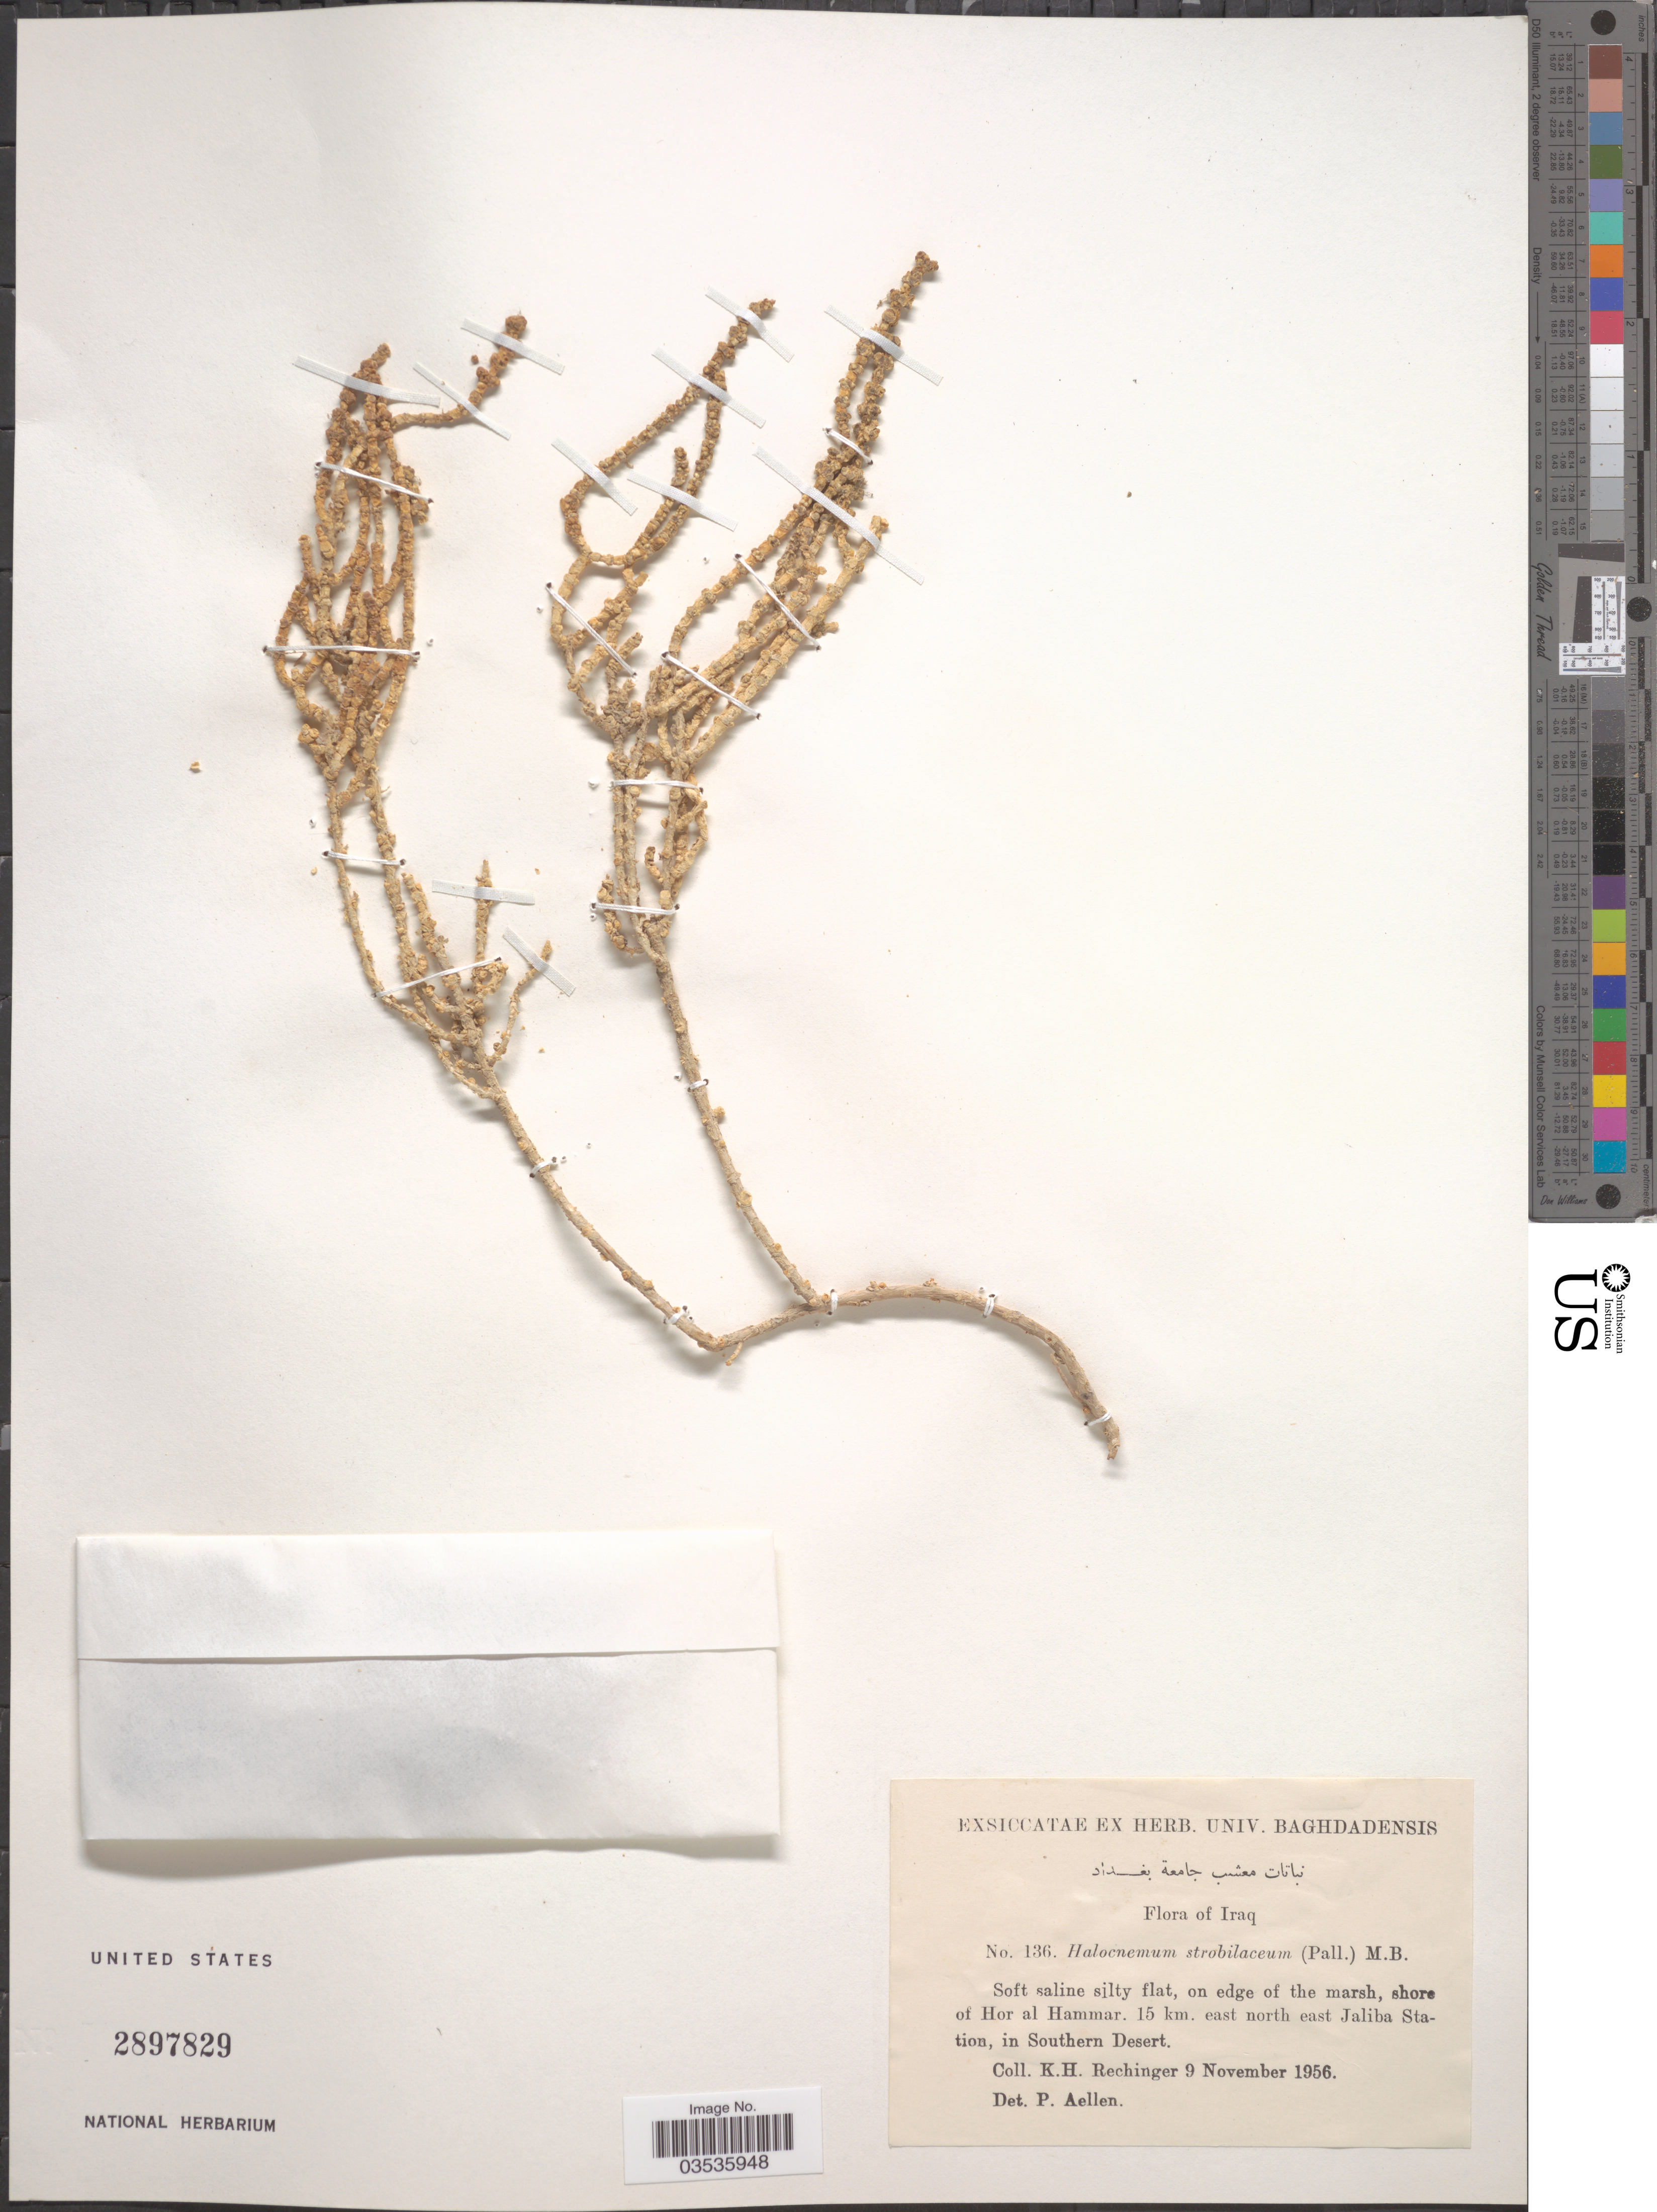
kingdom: Plantae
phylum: Tracheophyta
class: Magnoliopsida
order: Caryophyllales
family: Amaranthaceae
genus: Halocnemum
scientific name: Halocnemum strobilaceum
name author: (Pall.) M. Bieb.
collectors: K. H. Rechinger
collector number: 136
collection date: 1956-11-09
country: Iraq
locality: Shore of Hor al Hammar. 15 km. east north east Jaliba Station, in Southern Desert.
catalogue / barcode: US 2897829